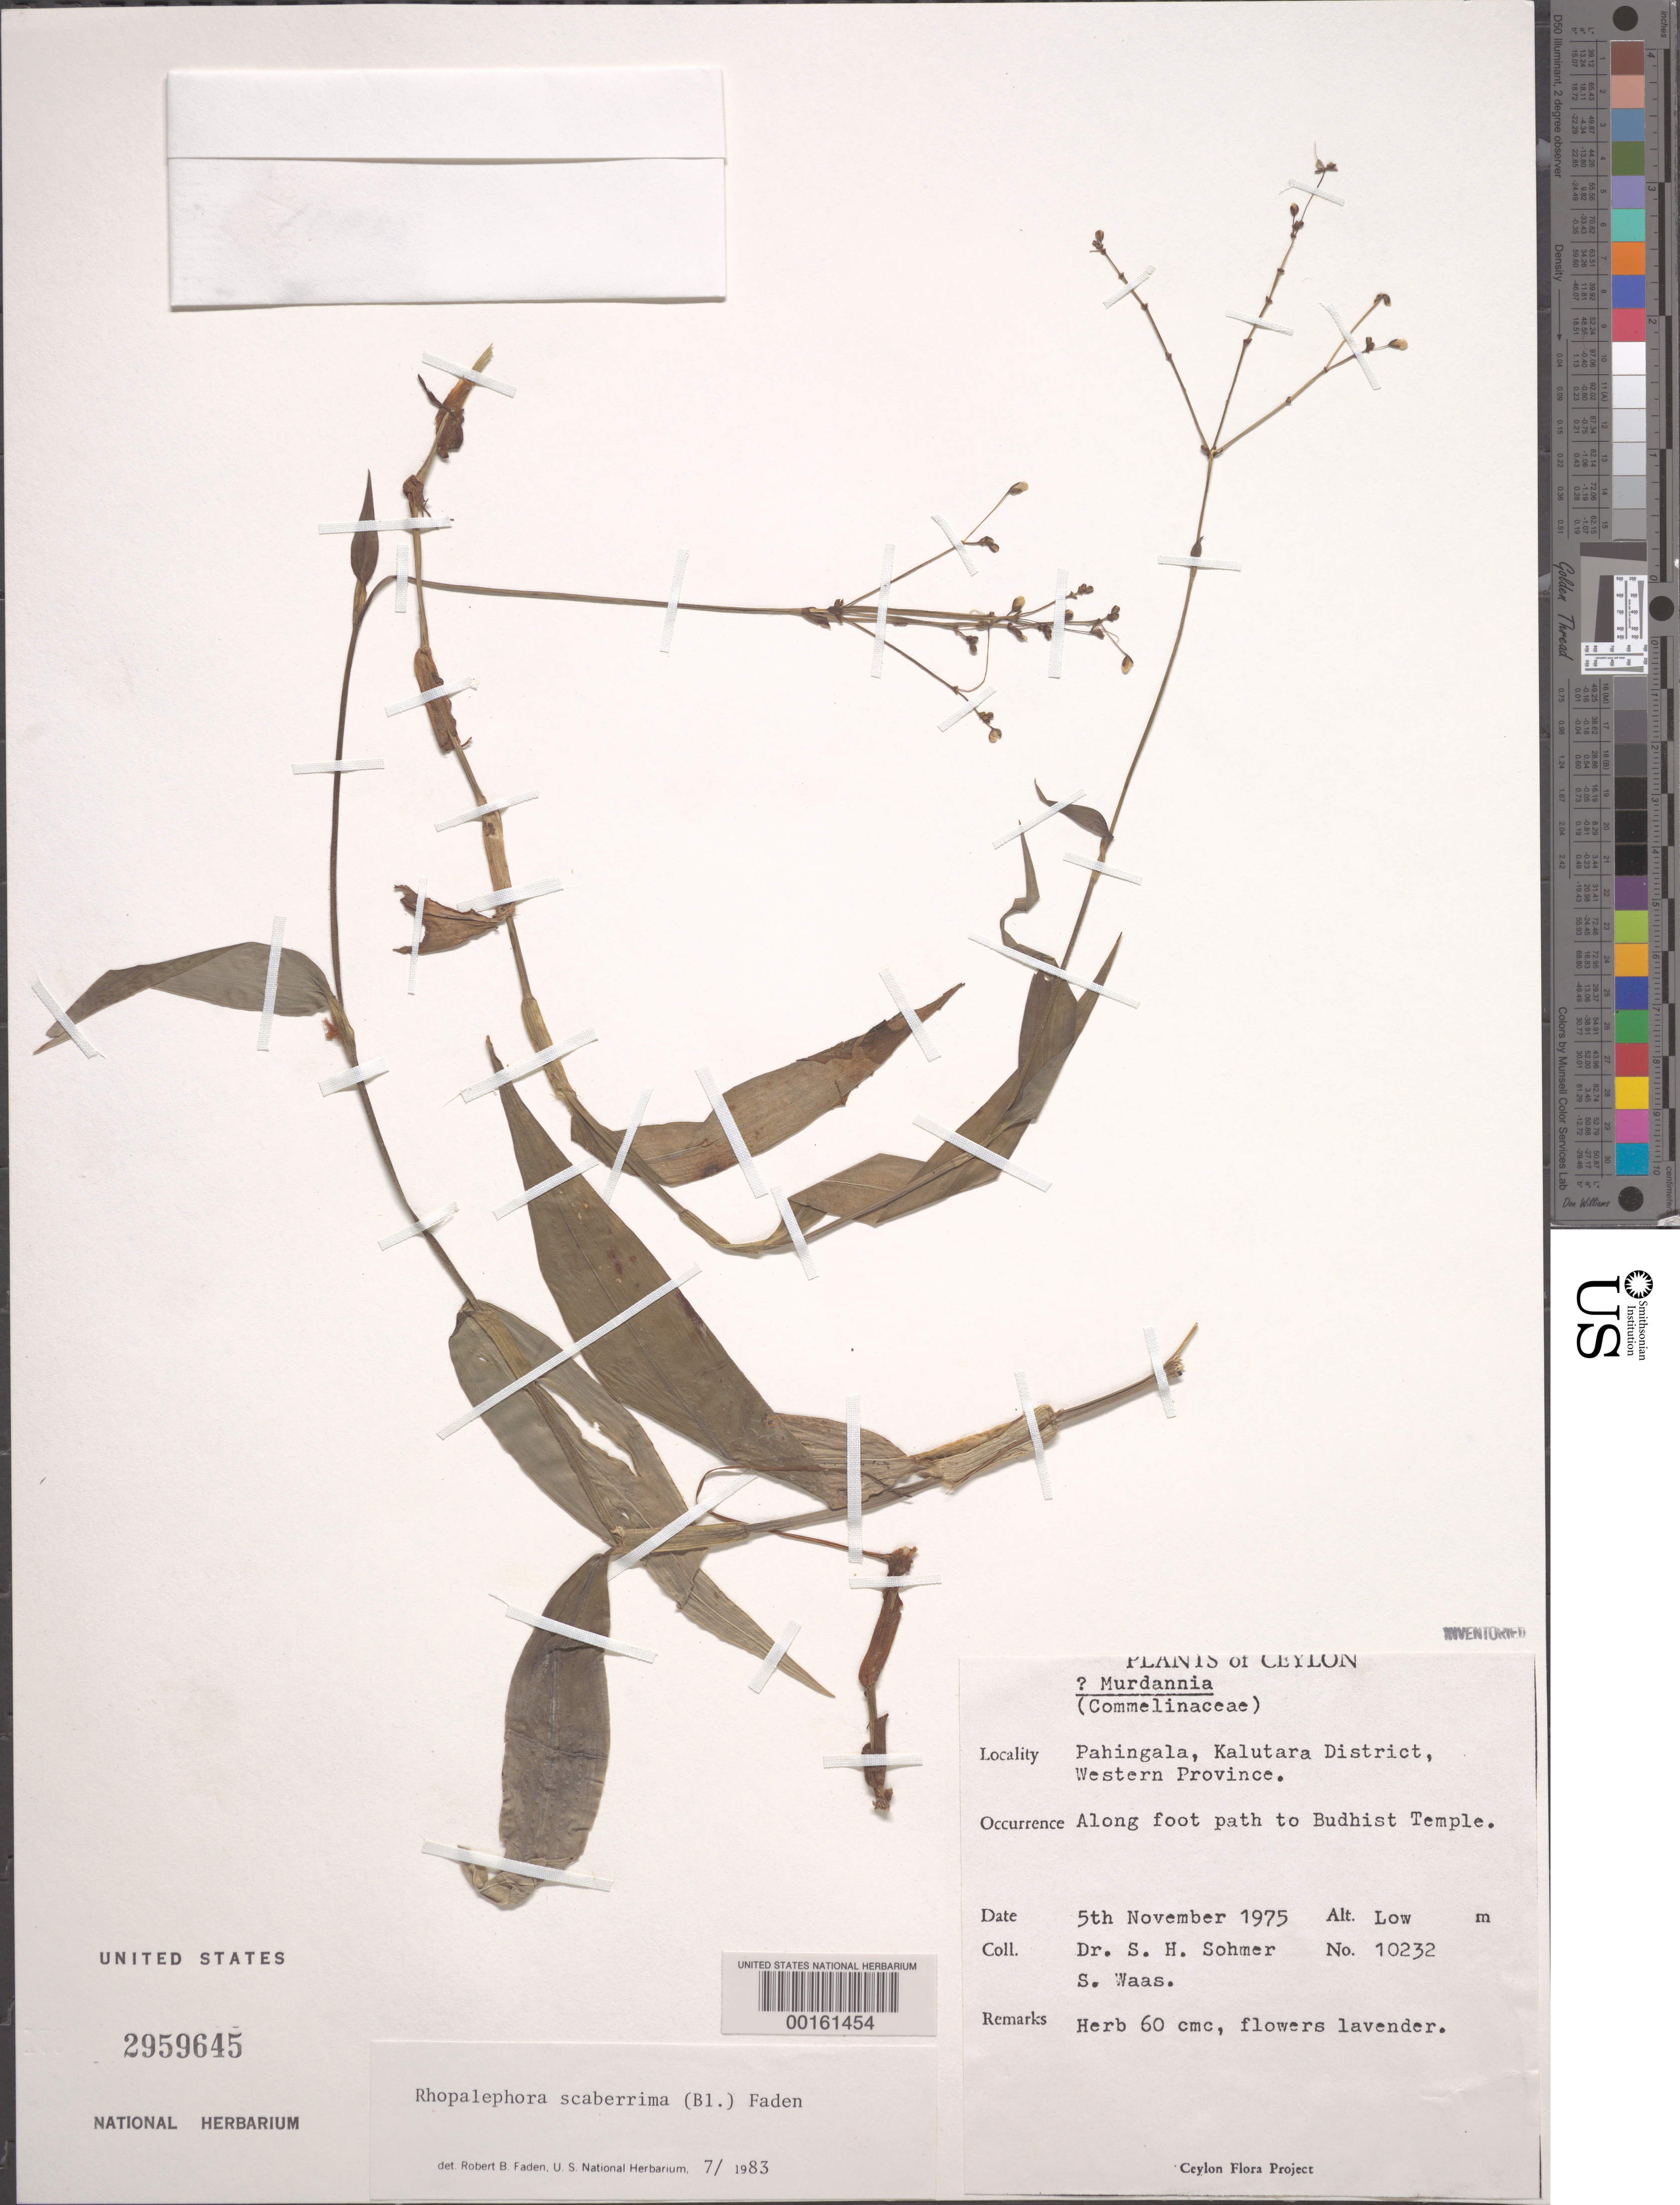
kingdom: Plantae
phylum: Tracheophyta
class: Liliopsida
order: Commelinales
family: Commelinaceae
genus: Rhopalephora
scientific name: Rhopalephora scaberrima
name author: (Blume) Faden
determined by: Faden, Robert B., (US), Smithsonian Institution - National Museum of Natural History (UNITED STATES)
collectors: S. H. Sohmer & S. Waas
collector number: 10232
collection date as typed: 05 Nov 1975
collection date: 1975-11-05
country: Sri Lanka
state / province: Western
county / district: Kalutara Dist.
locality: Pahingala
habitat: Footpath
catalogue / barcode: US 2959645